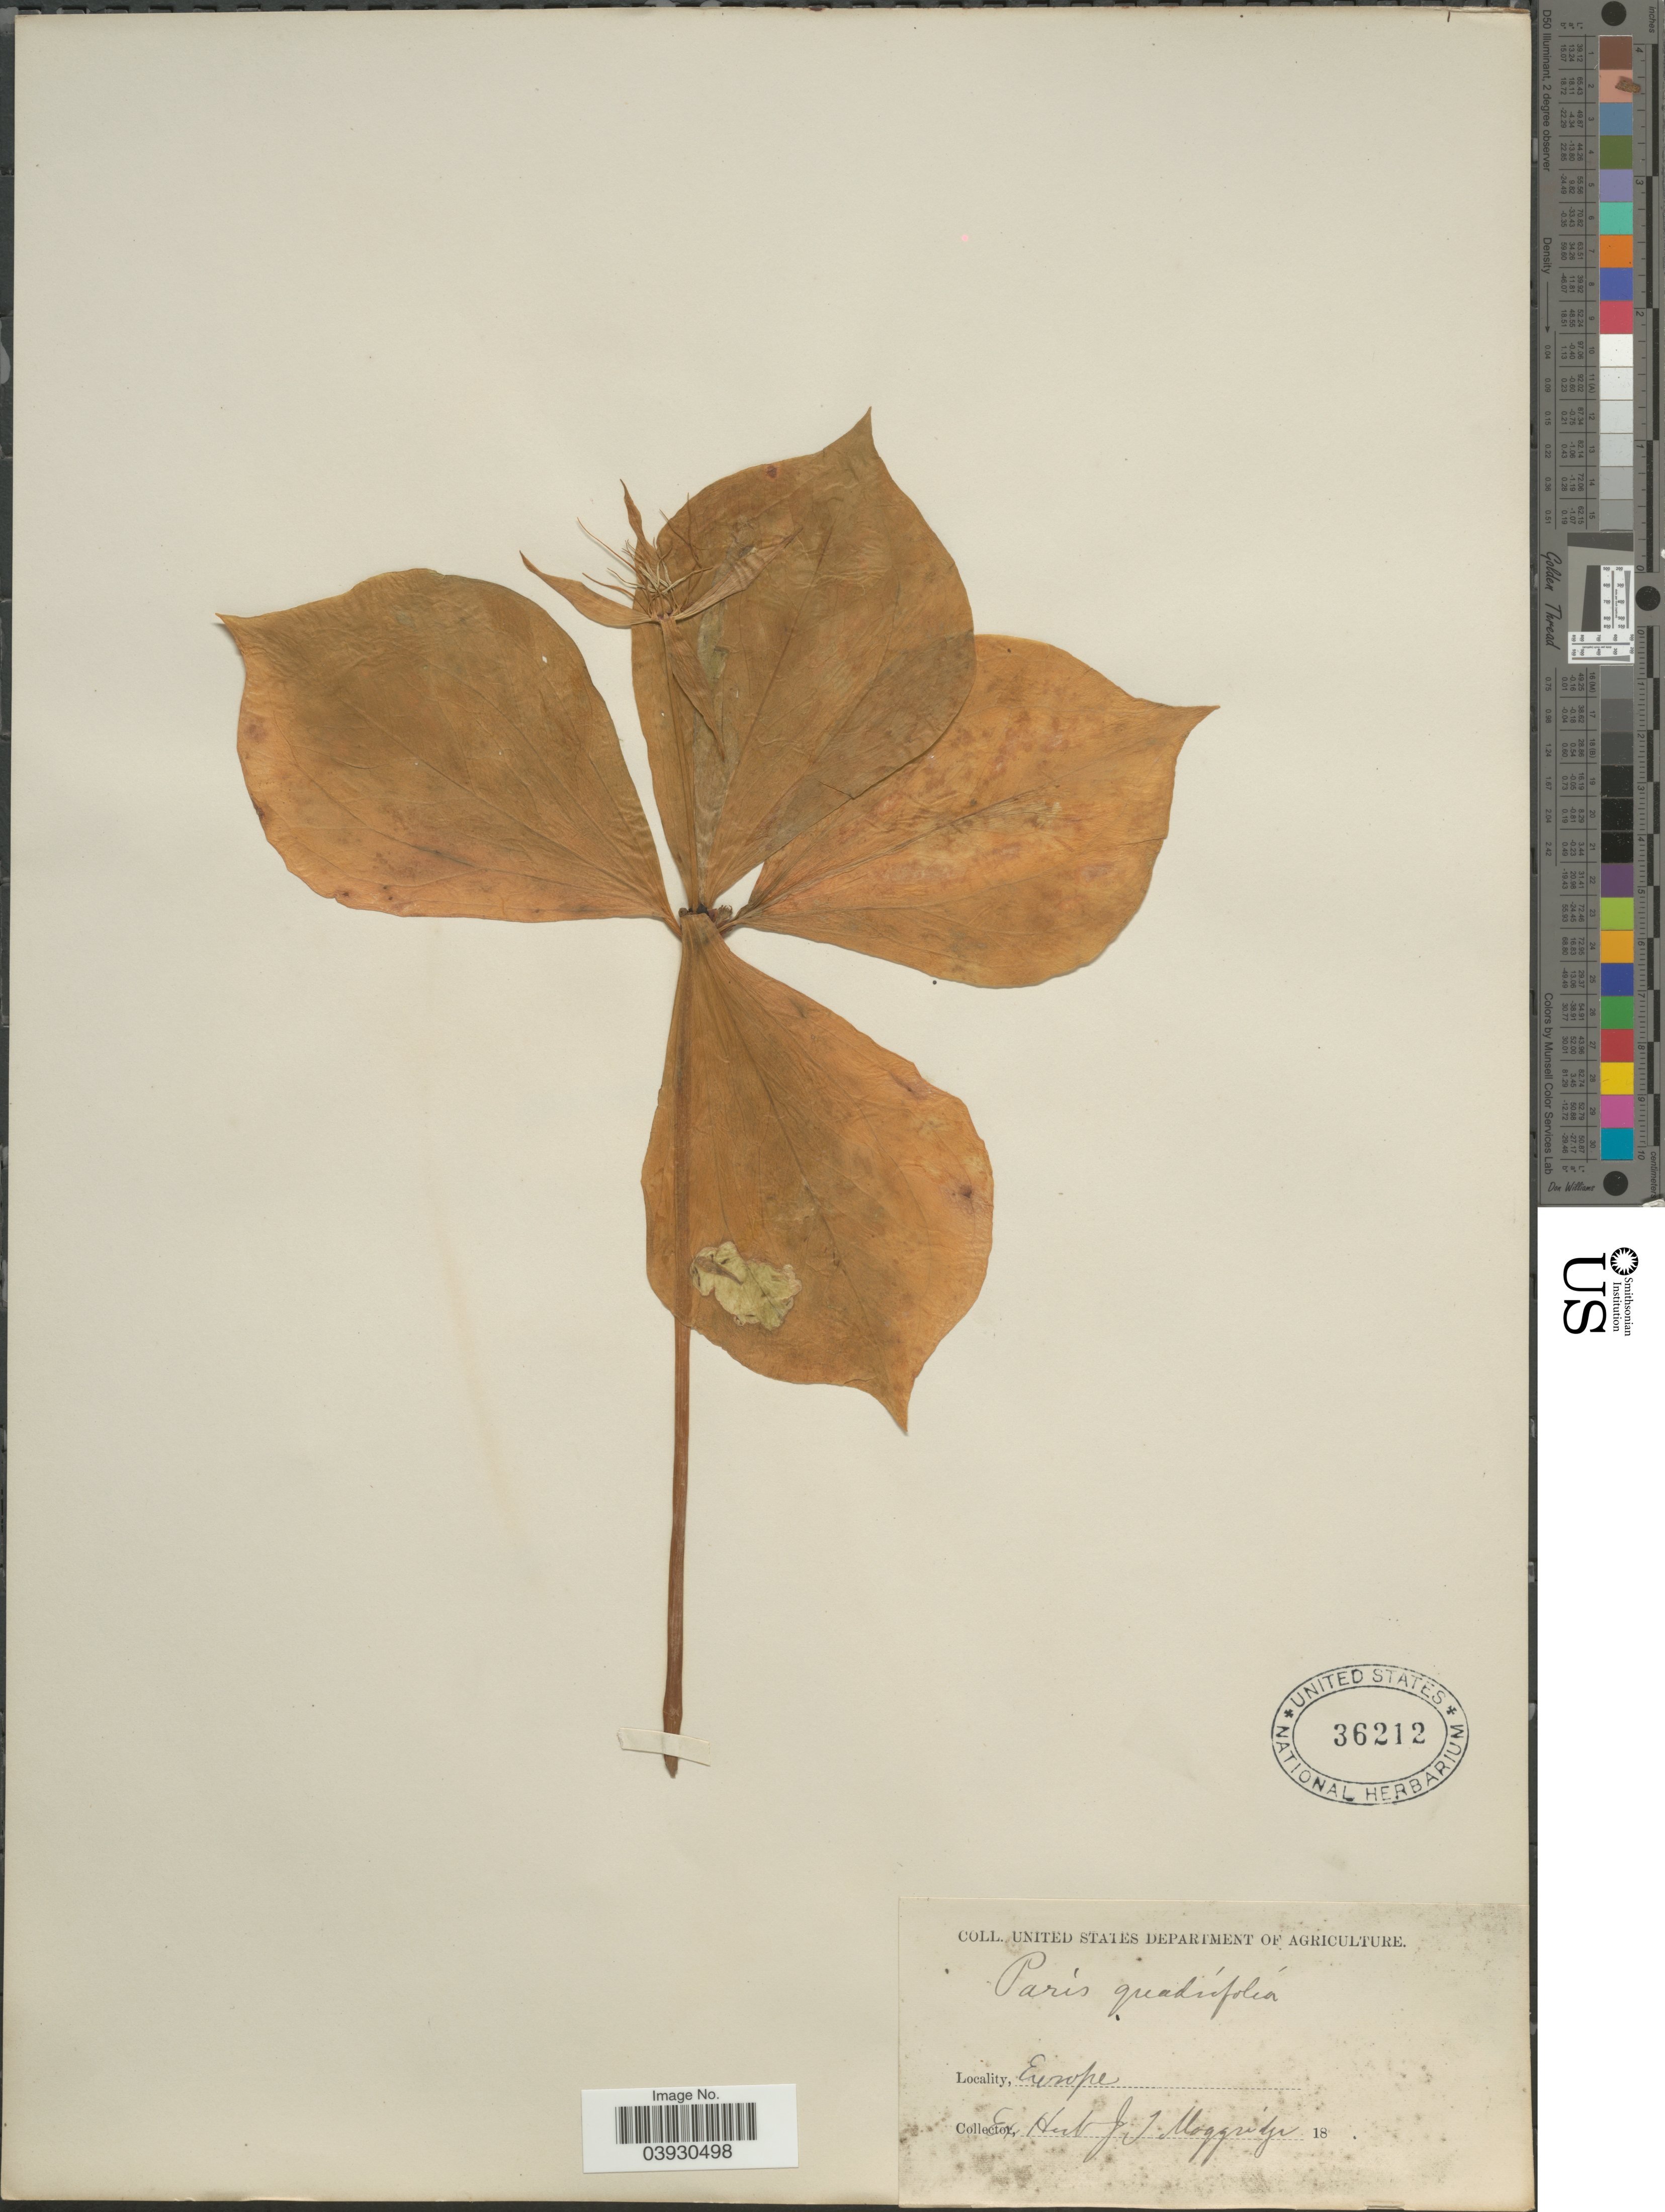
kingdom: Plantae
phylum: Tracheophyta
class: Liliopsida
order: Liliales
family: Melanthiaceae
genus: Paris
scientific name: Paris quadrifolia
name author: L.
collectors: ex herb. J.T. Moggridge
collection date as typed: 18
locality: Europe.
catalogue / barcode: US 36212